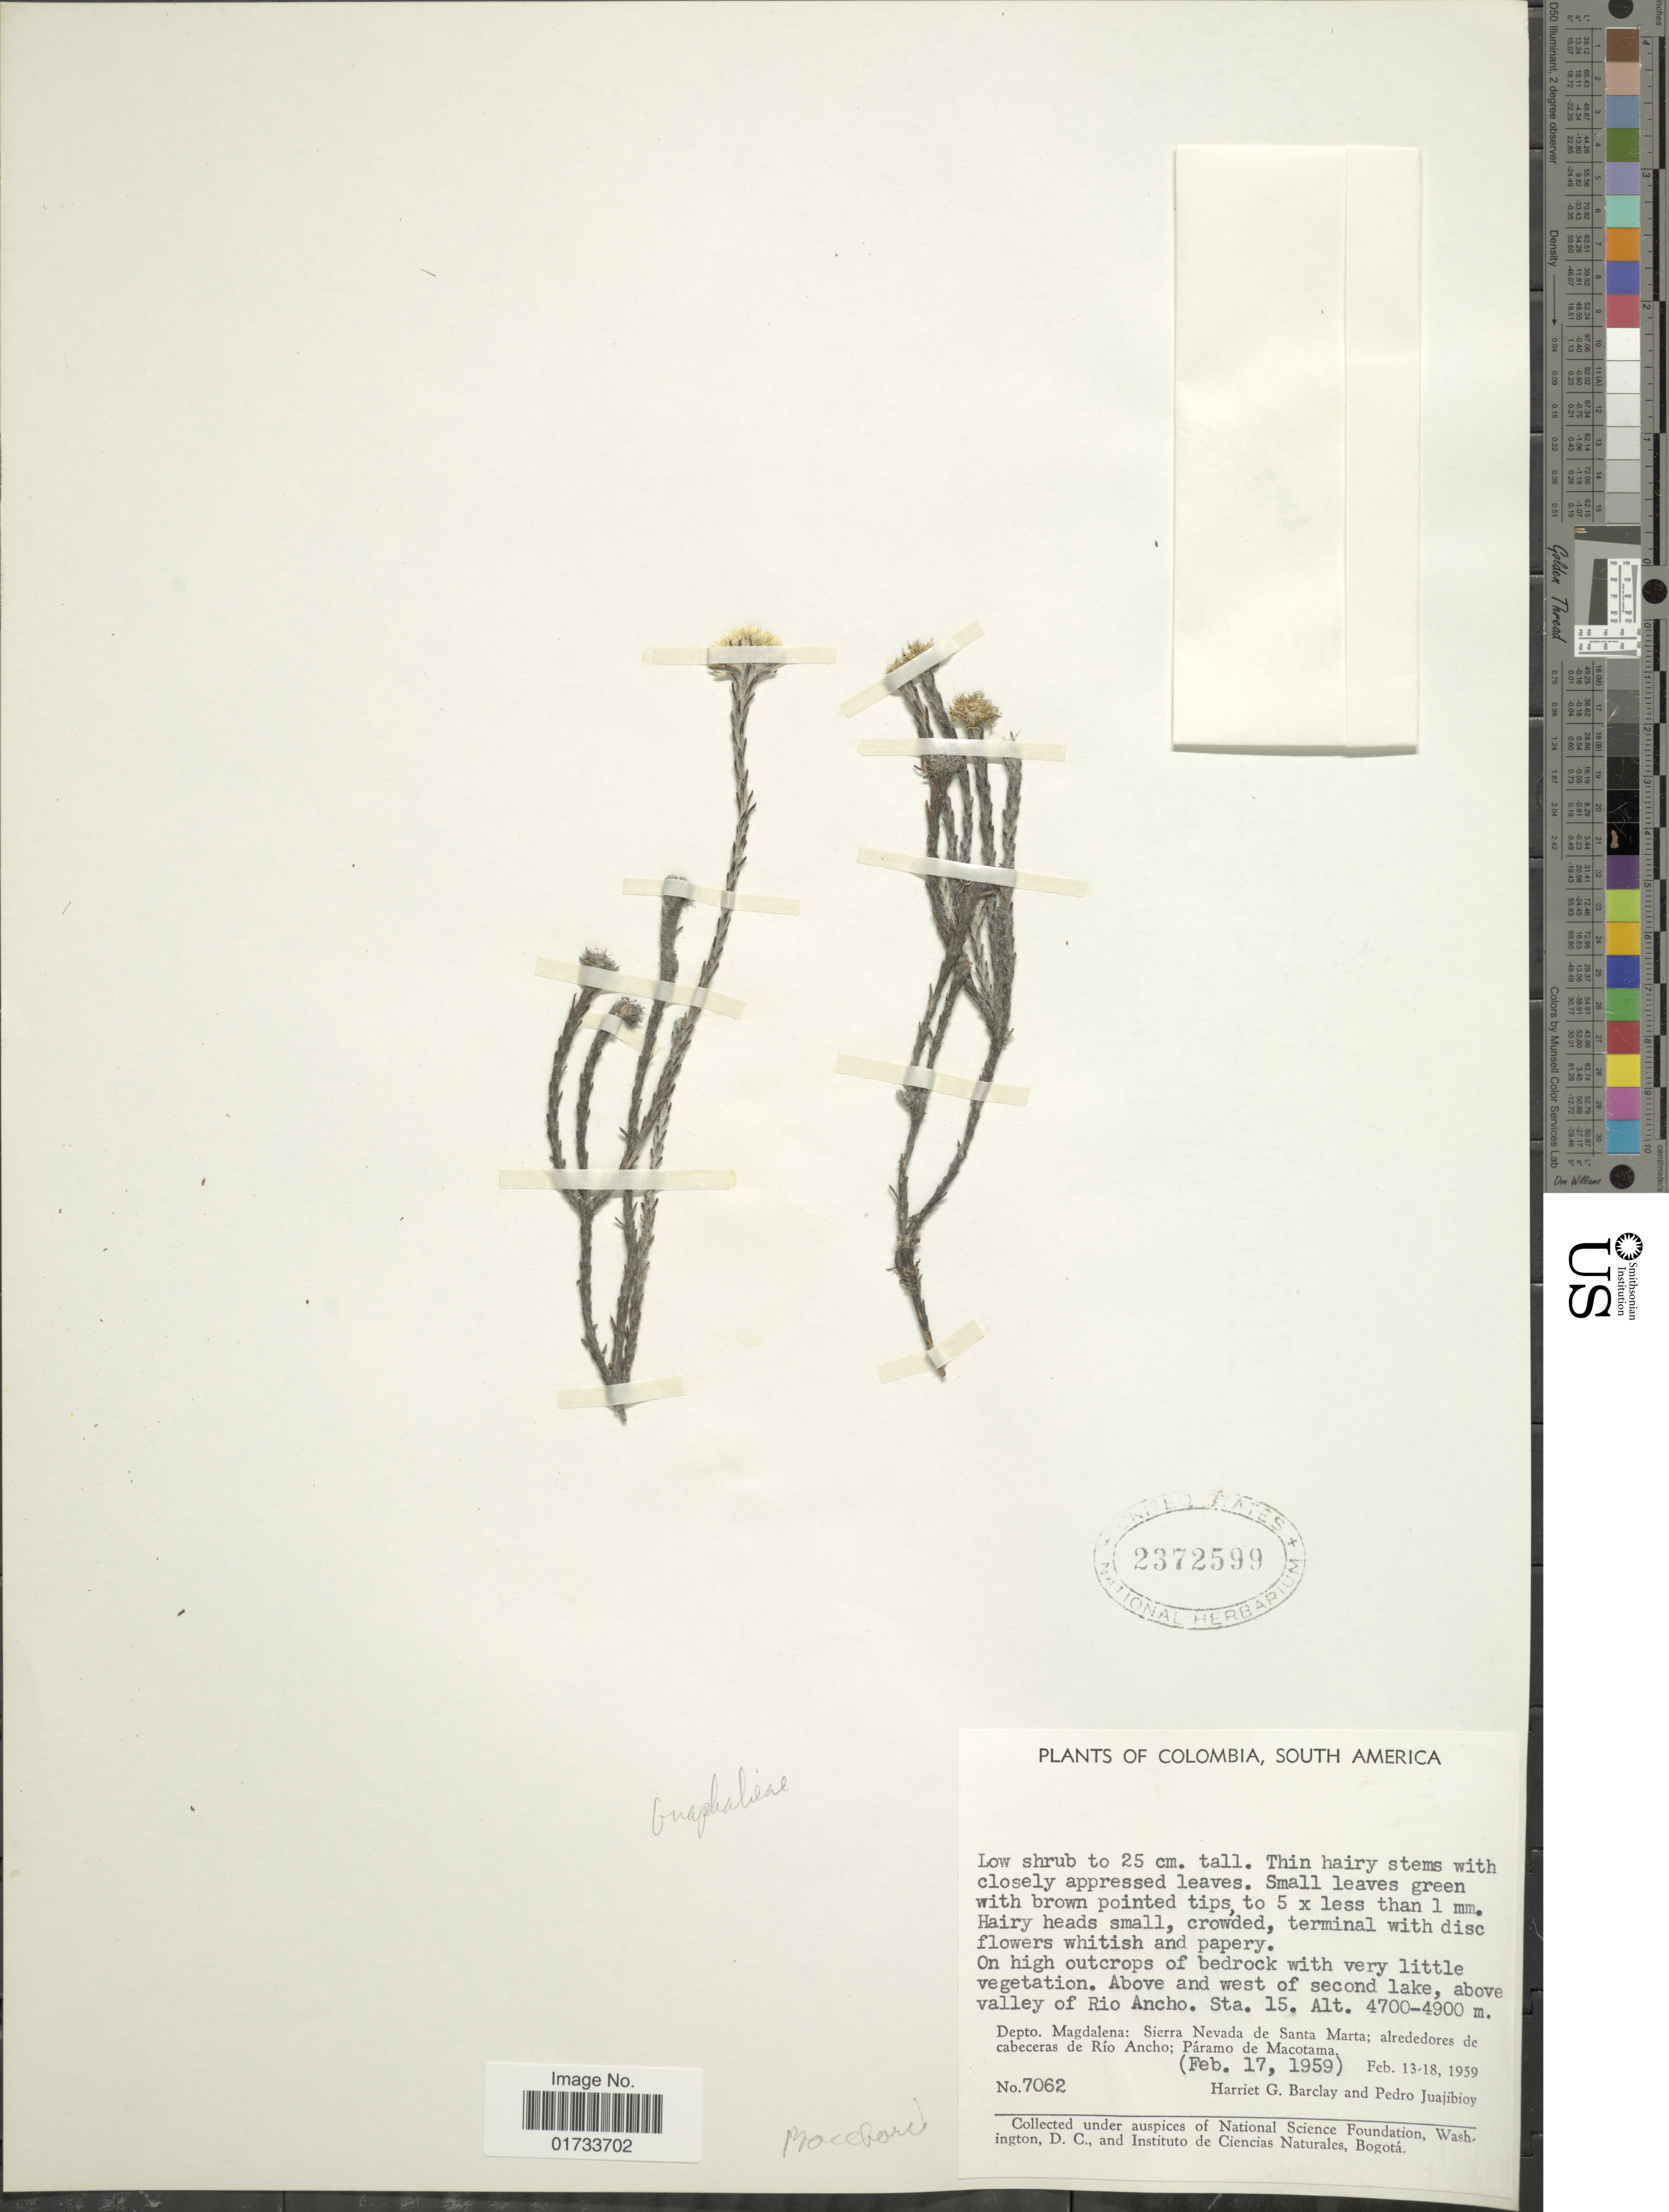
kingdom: Plantae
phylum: Tracheophyta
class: Magnoliopsida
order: Asterales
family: Asteraceae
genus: Chionolaena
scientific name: Chionolaena chrysocoma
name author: (Wedd.) S.E. Freire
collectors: H. G. Barclay & P. Juajibioy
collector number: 7062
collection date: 1959-02-17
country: Colombia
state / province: Magdalena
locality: South America, on high outcrops of bedrock with very little vegetation, above and west of second lake, above valley of Rio Ancho, Sta. 15, Sierra Nevada de Santa Marta; alrededores de cabecceras de Río Ancho; Páramo de Macotam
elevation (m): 4700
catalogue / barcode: US 2372599